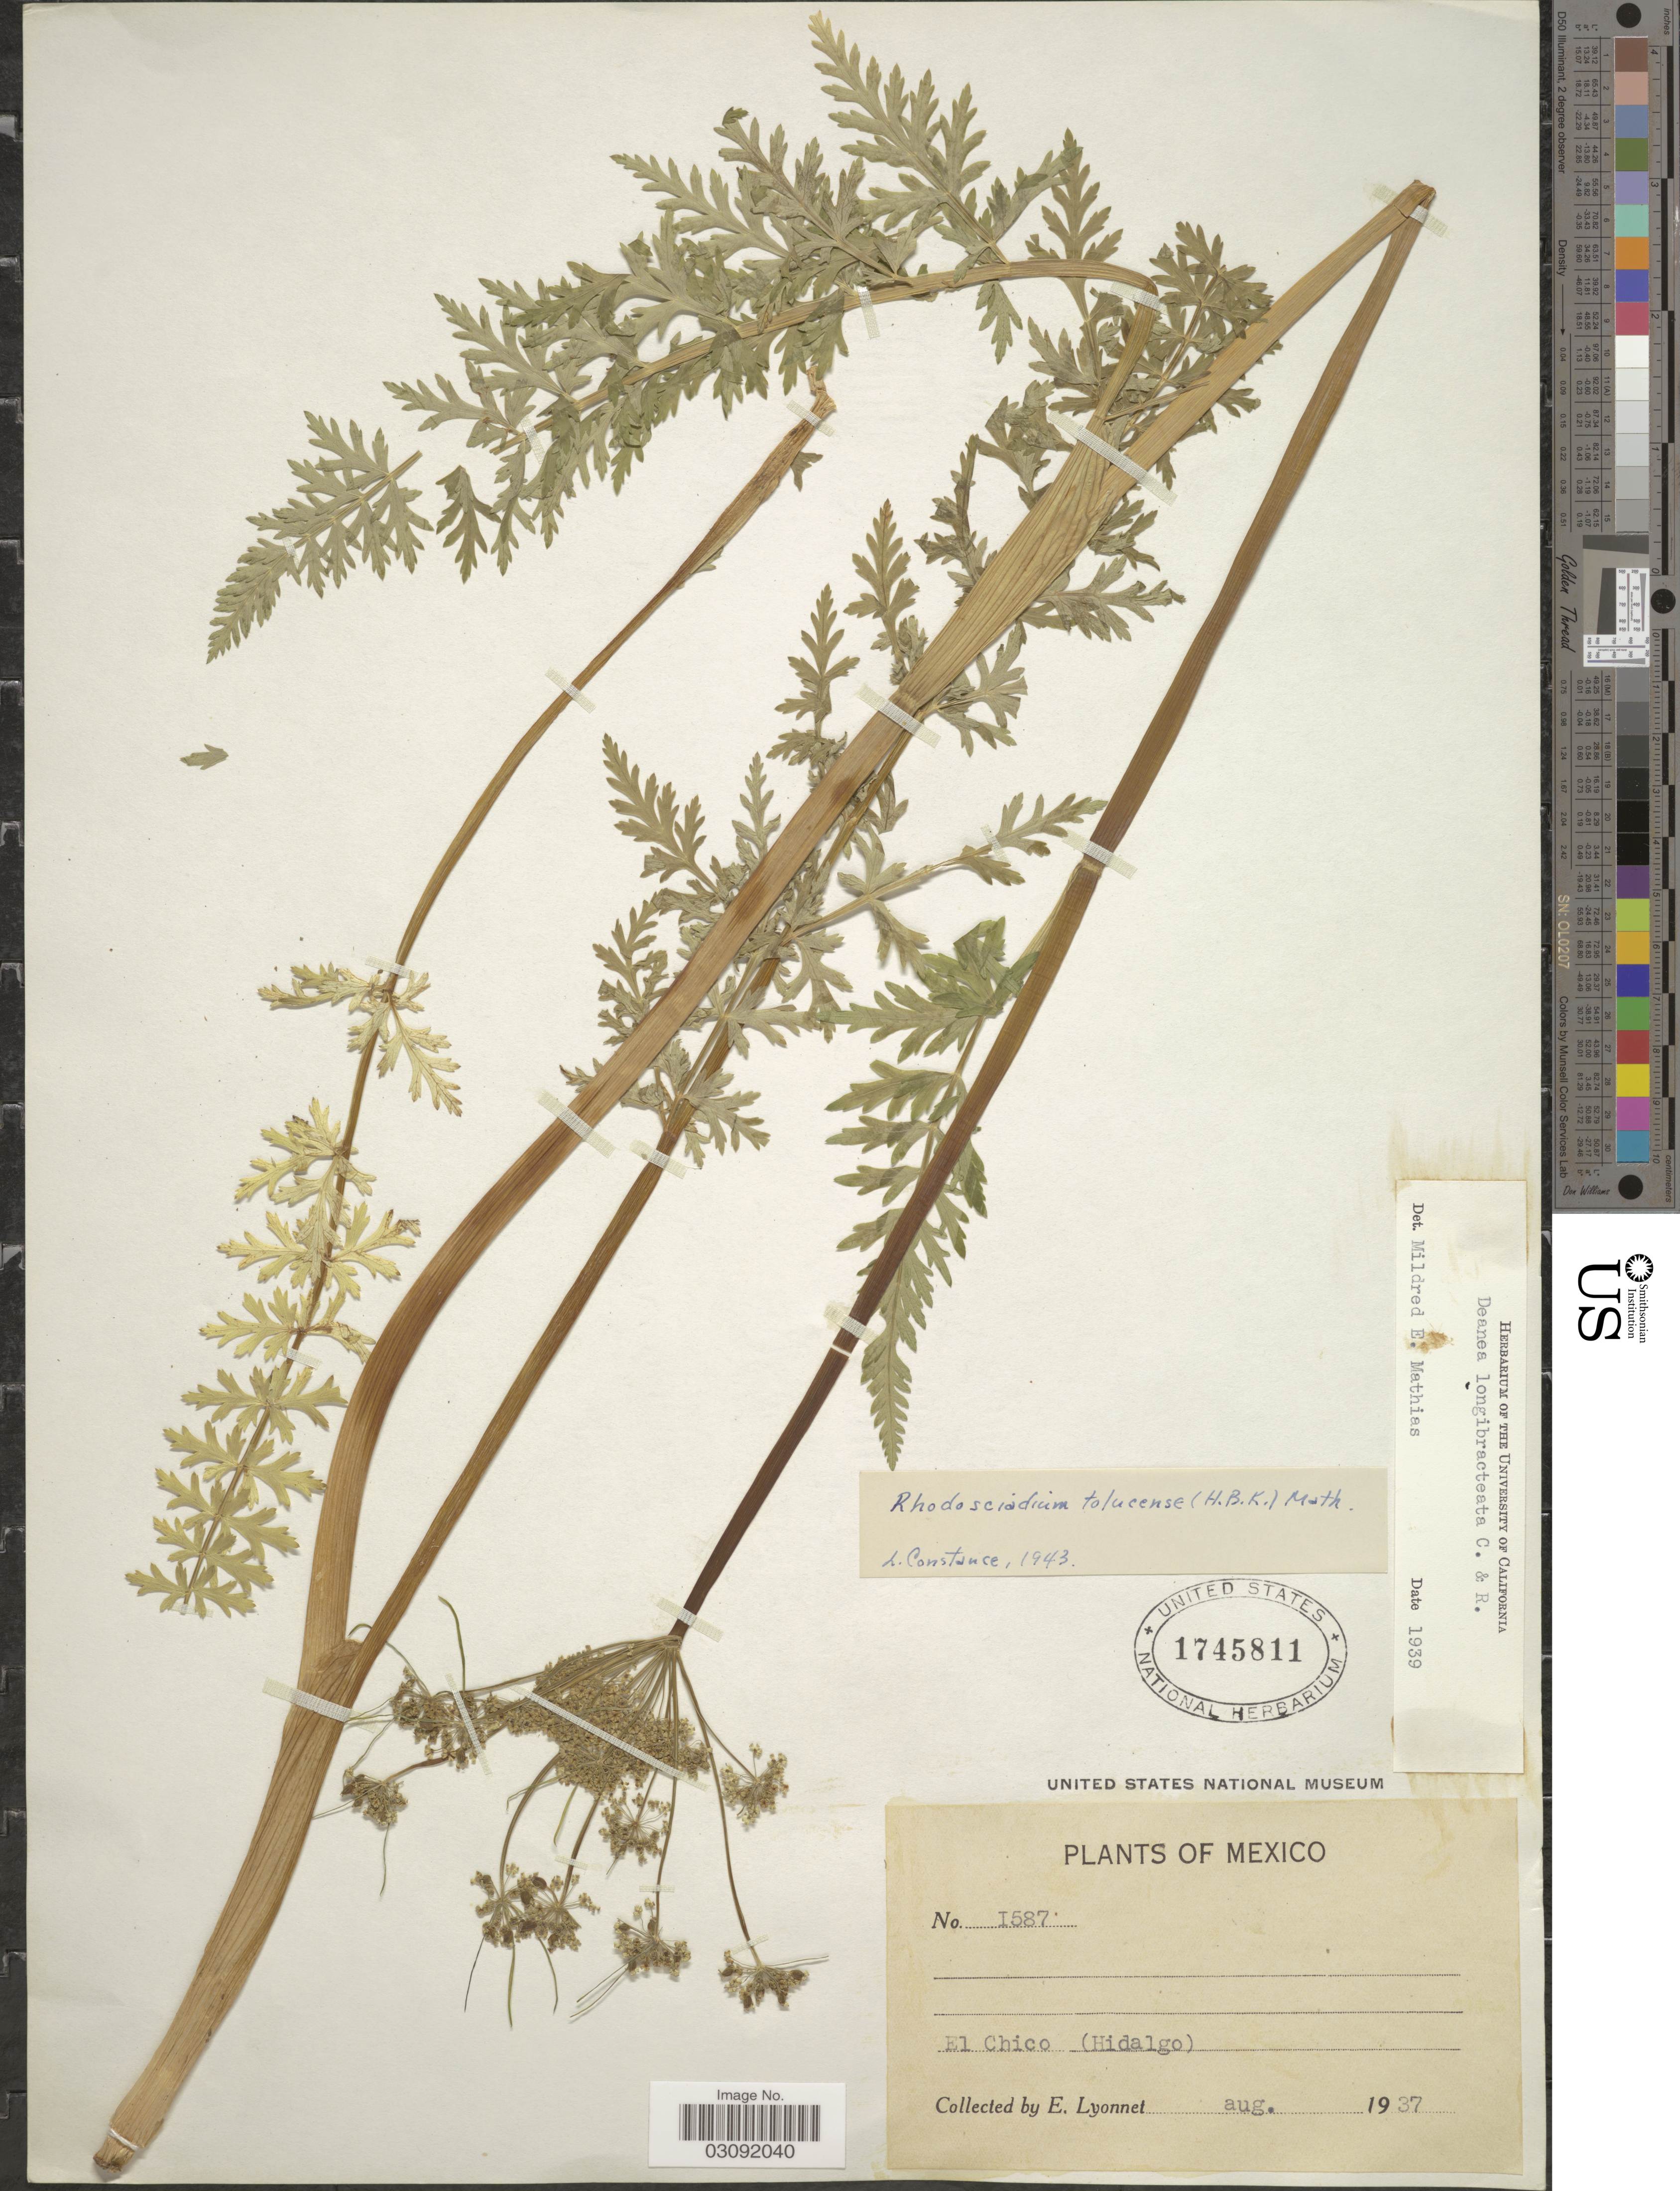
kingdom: Plantae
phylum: Tracheophyta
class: Magnoliopsida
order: Apiales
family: Apiaceae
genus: Rhodosciadium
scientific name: Rhodosciadium tolucense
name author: (Kunth) Mathias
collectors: E. Lyonnet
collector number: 1587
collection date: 1937-08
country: Mexico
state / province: Hidalgo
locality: El Chico.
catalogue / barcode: US 1745811